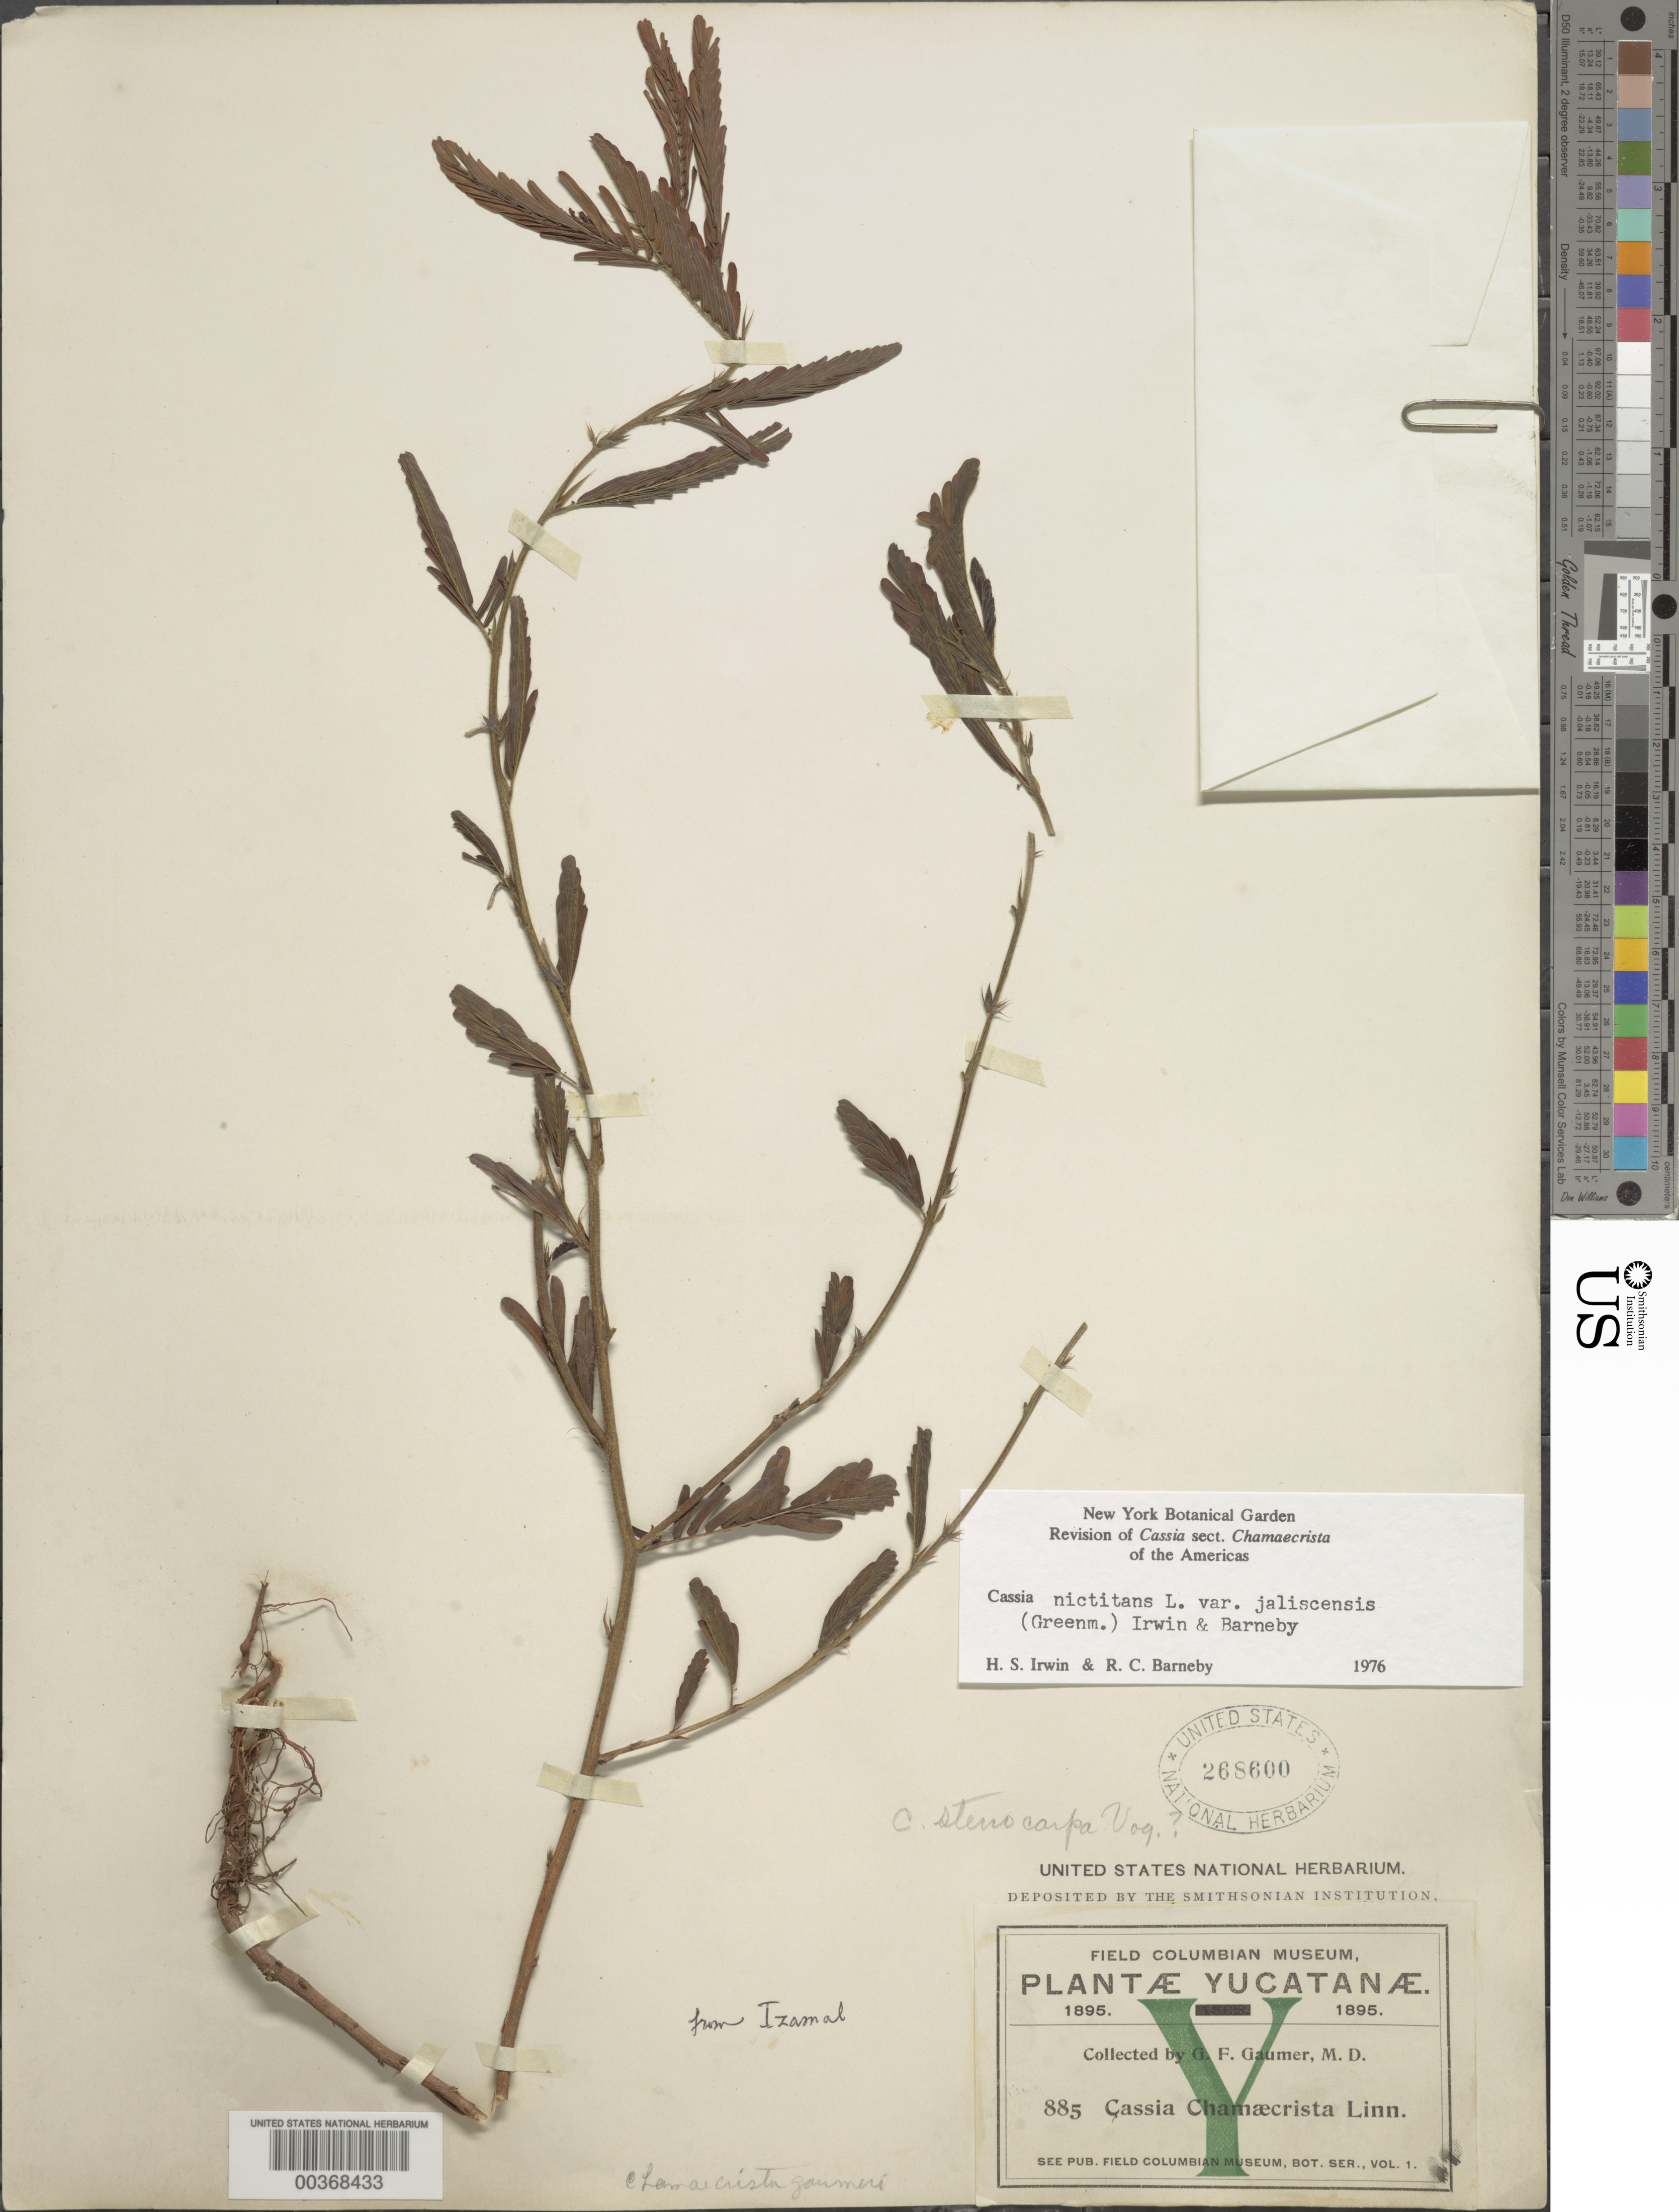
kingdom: Plantae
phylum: Tracheophyta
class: Magnoliopsida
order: Fabales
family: Fabaceae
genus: Chamaecrista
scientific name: Chamaecrista nictitans var. jaliscensis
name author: (Greenm.) H.S. Irwin & Barneby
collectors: G. F. Gaumer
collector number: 885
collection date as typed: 1895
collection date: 1895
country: Mexico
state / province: Yucatán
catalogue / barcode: US 268600